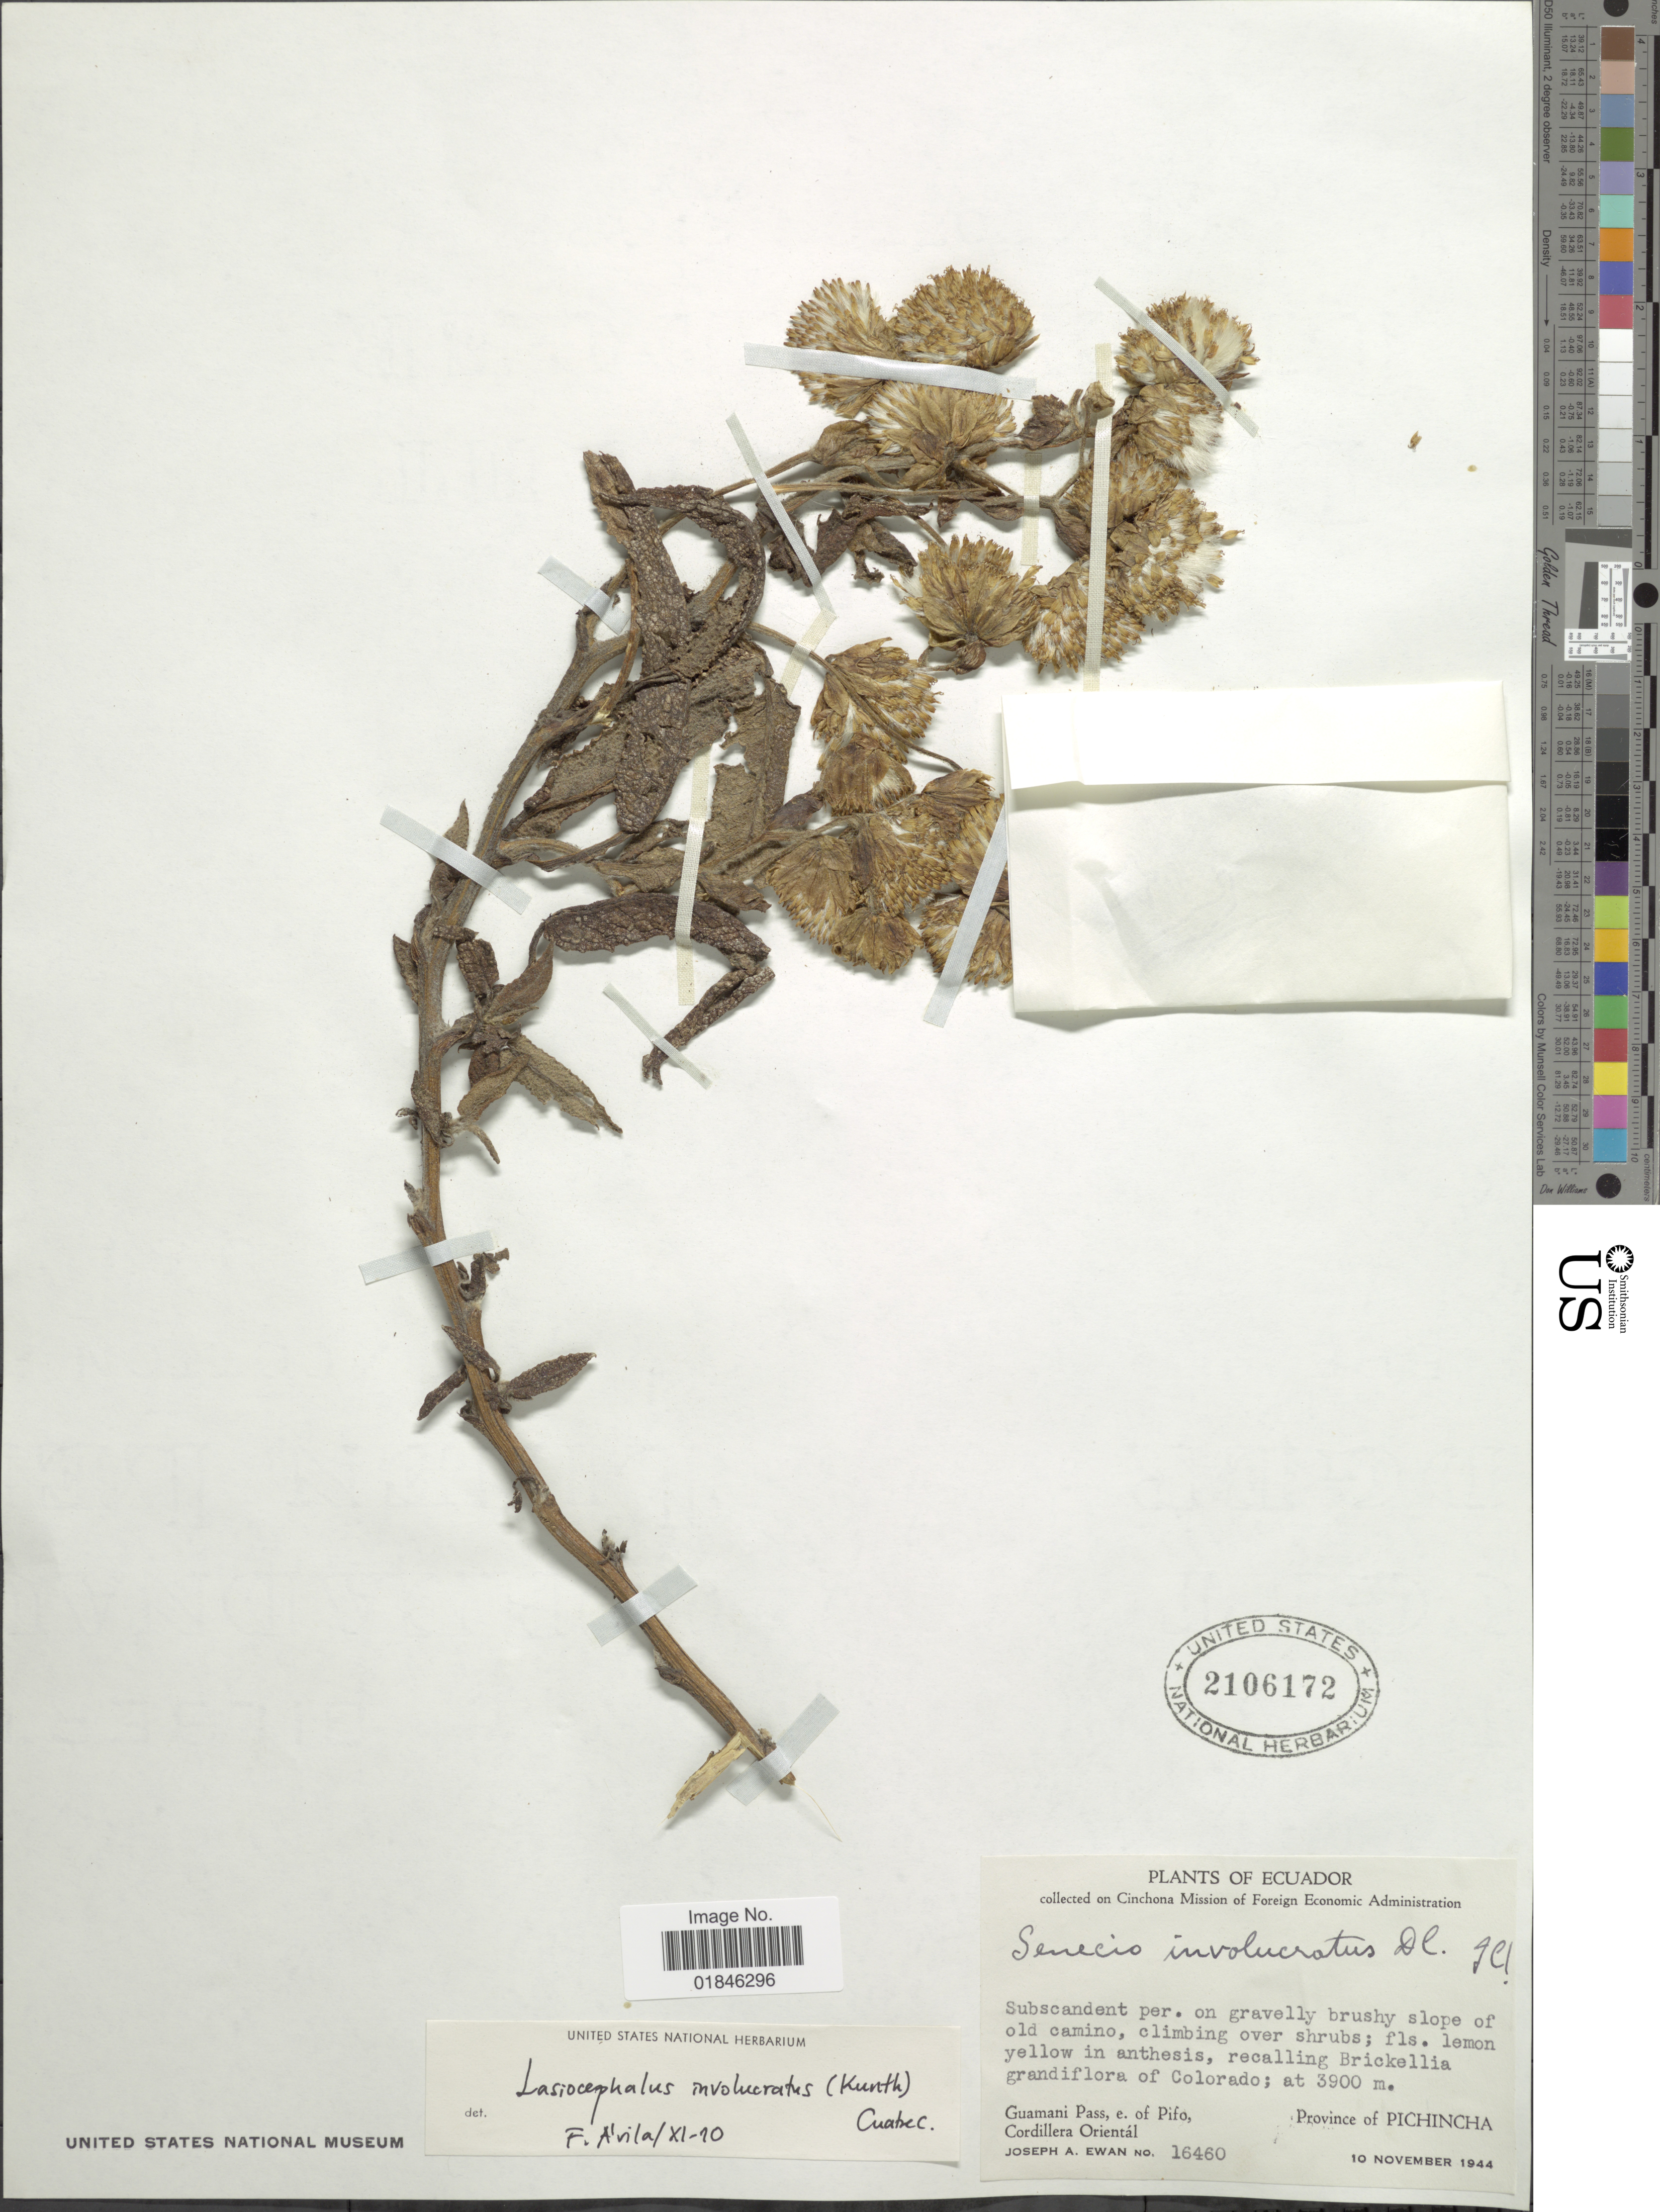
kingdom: Plantae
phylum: Tracheophyta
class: Magnoliopsida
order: Asterales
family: Asteraceae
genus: Senecio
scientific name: Senecio involucratus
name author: (Kunth) DC.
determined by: Salomon, Luciana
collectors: J. A. Ewan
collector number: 16460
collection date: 1944-11-10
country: Ecuador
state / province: Pichincha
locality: Guamani Pass, e. of Pifo, Cordillera Orientál. Province of Pichincha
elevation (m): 3900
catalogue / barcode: US 2106172